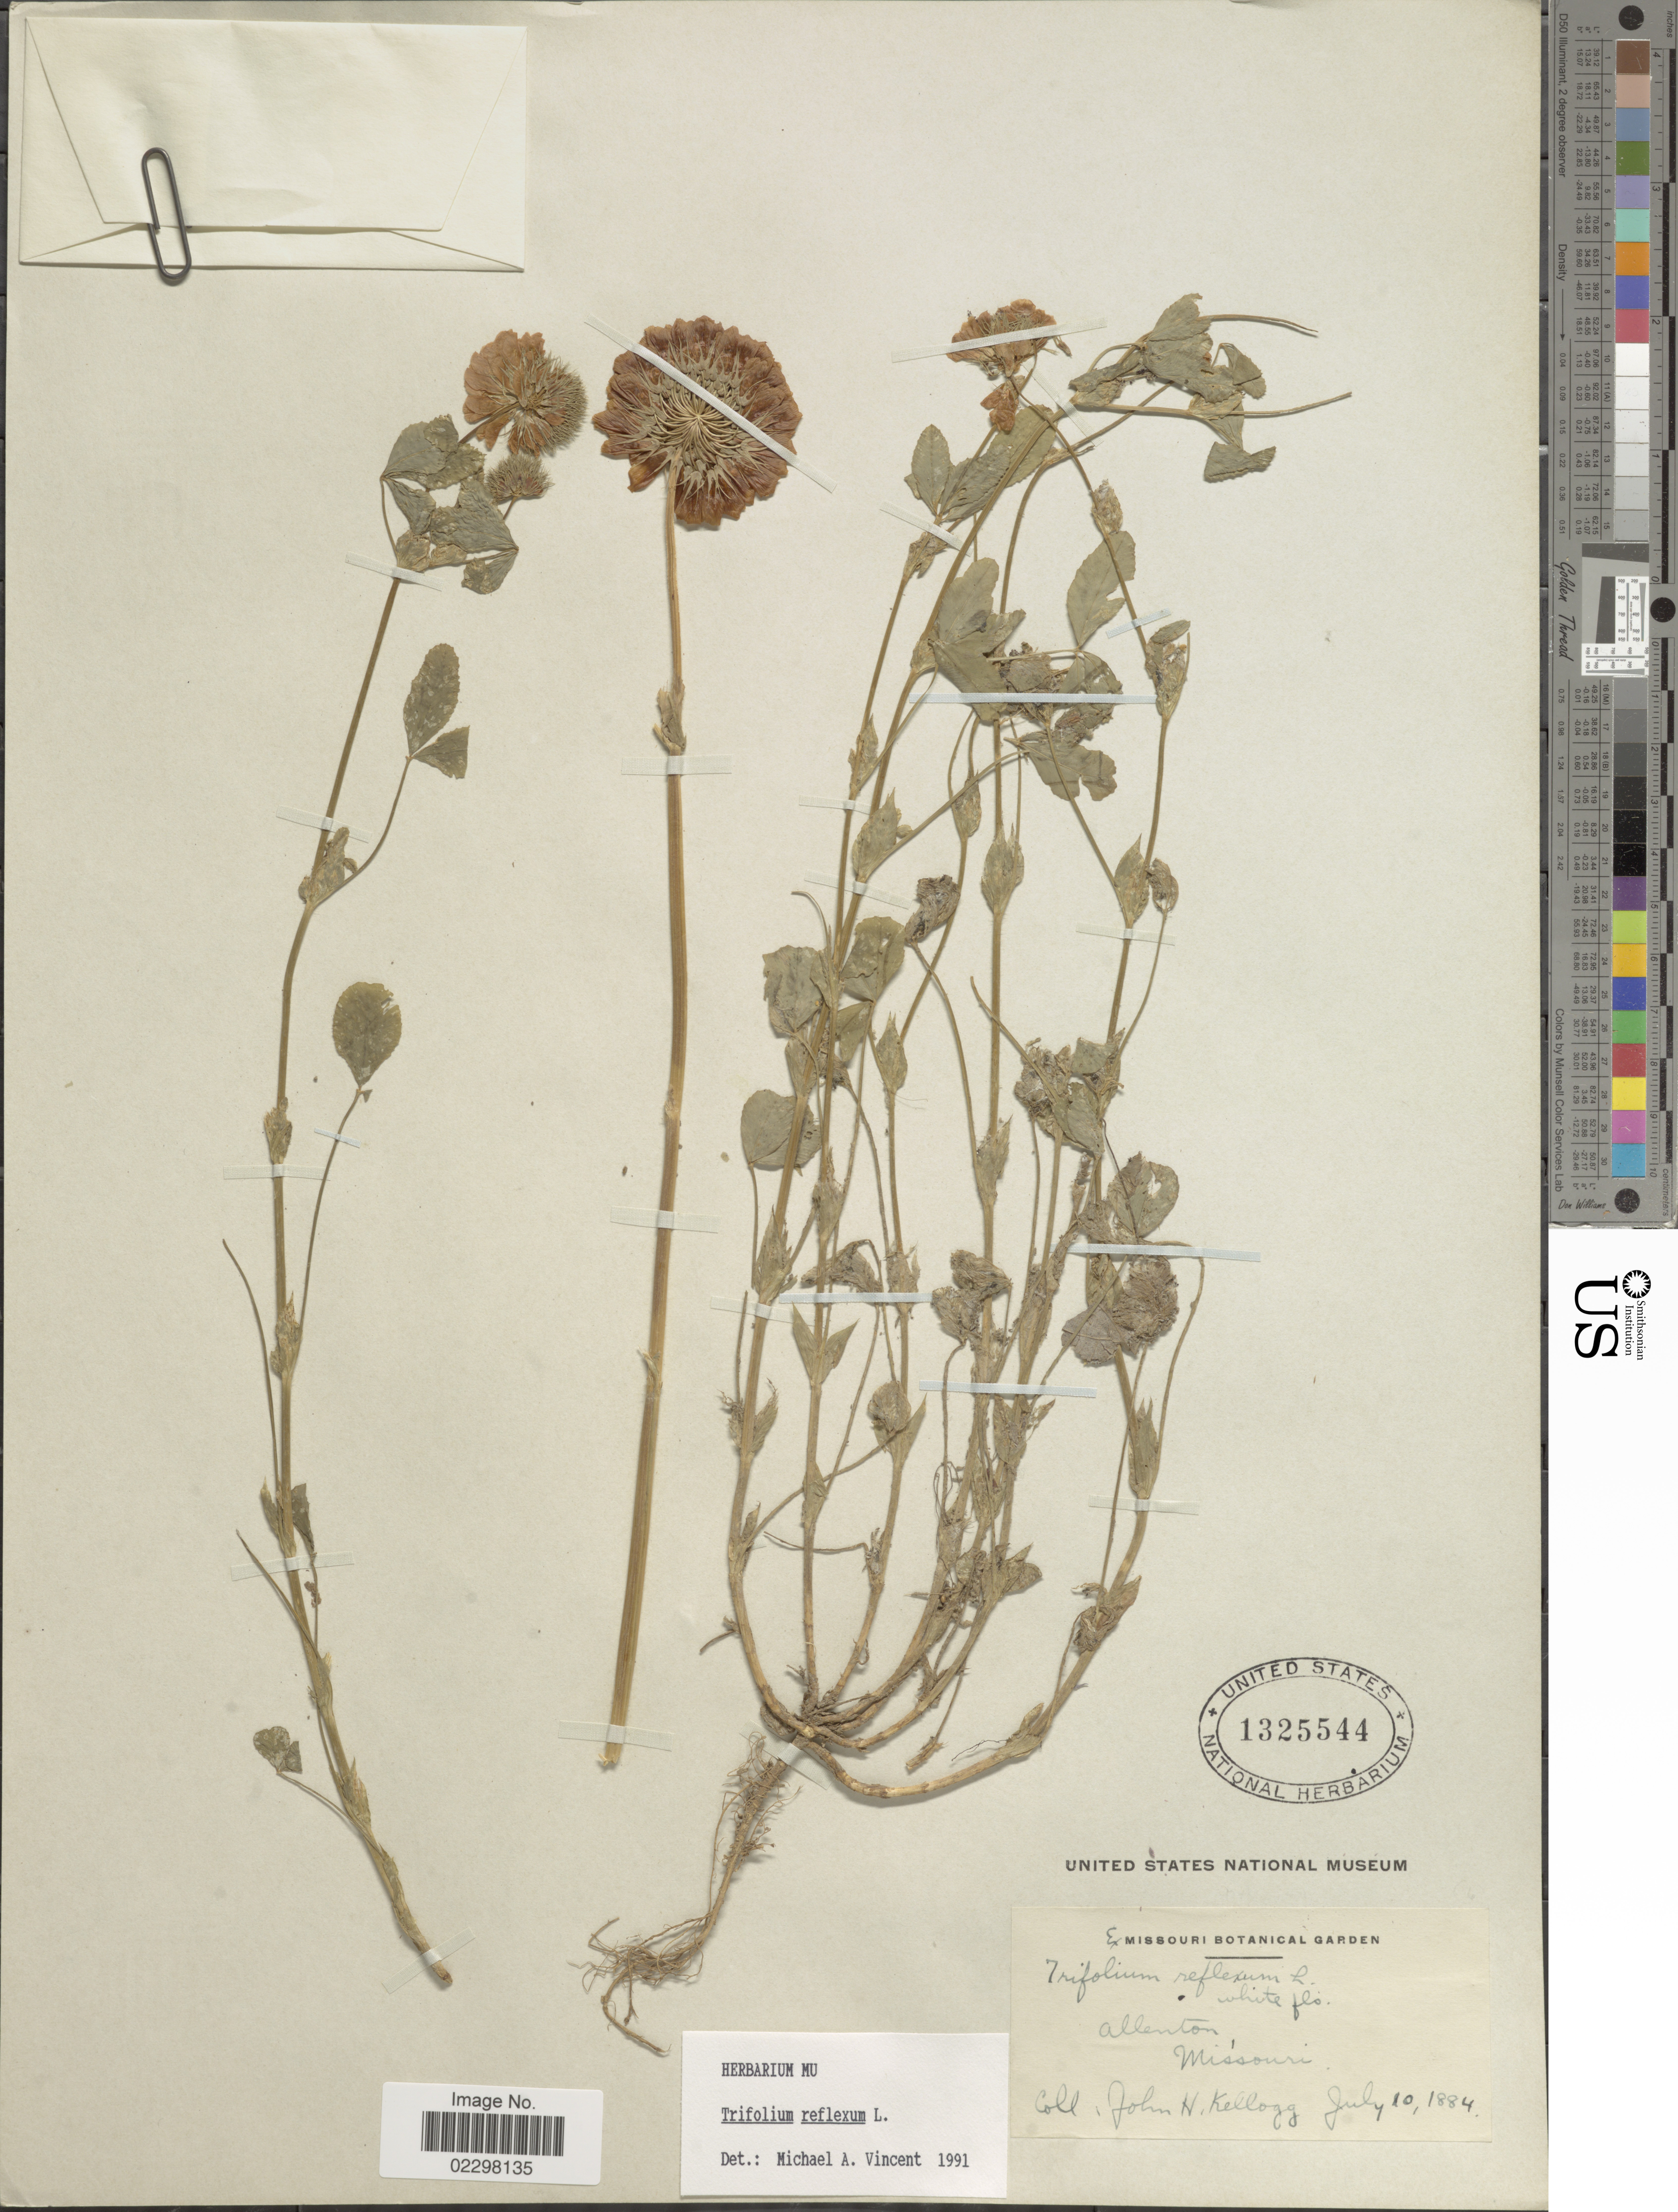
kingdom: Plantae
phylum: Tracheophyta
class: Magnoliopsida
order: Fabales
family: Fabaceae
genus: Trifolium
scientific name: Trifolium reflexum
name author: L.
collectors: J. H. Kellogg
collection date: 1884-07-10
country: United States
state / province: Missouri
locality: Allenton.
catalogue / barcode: US 1325544